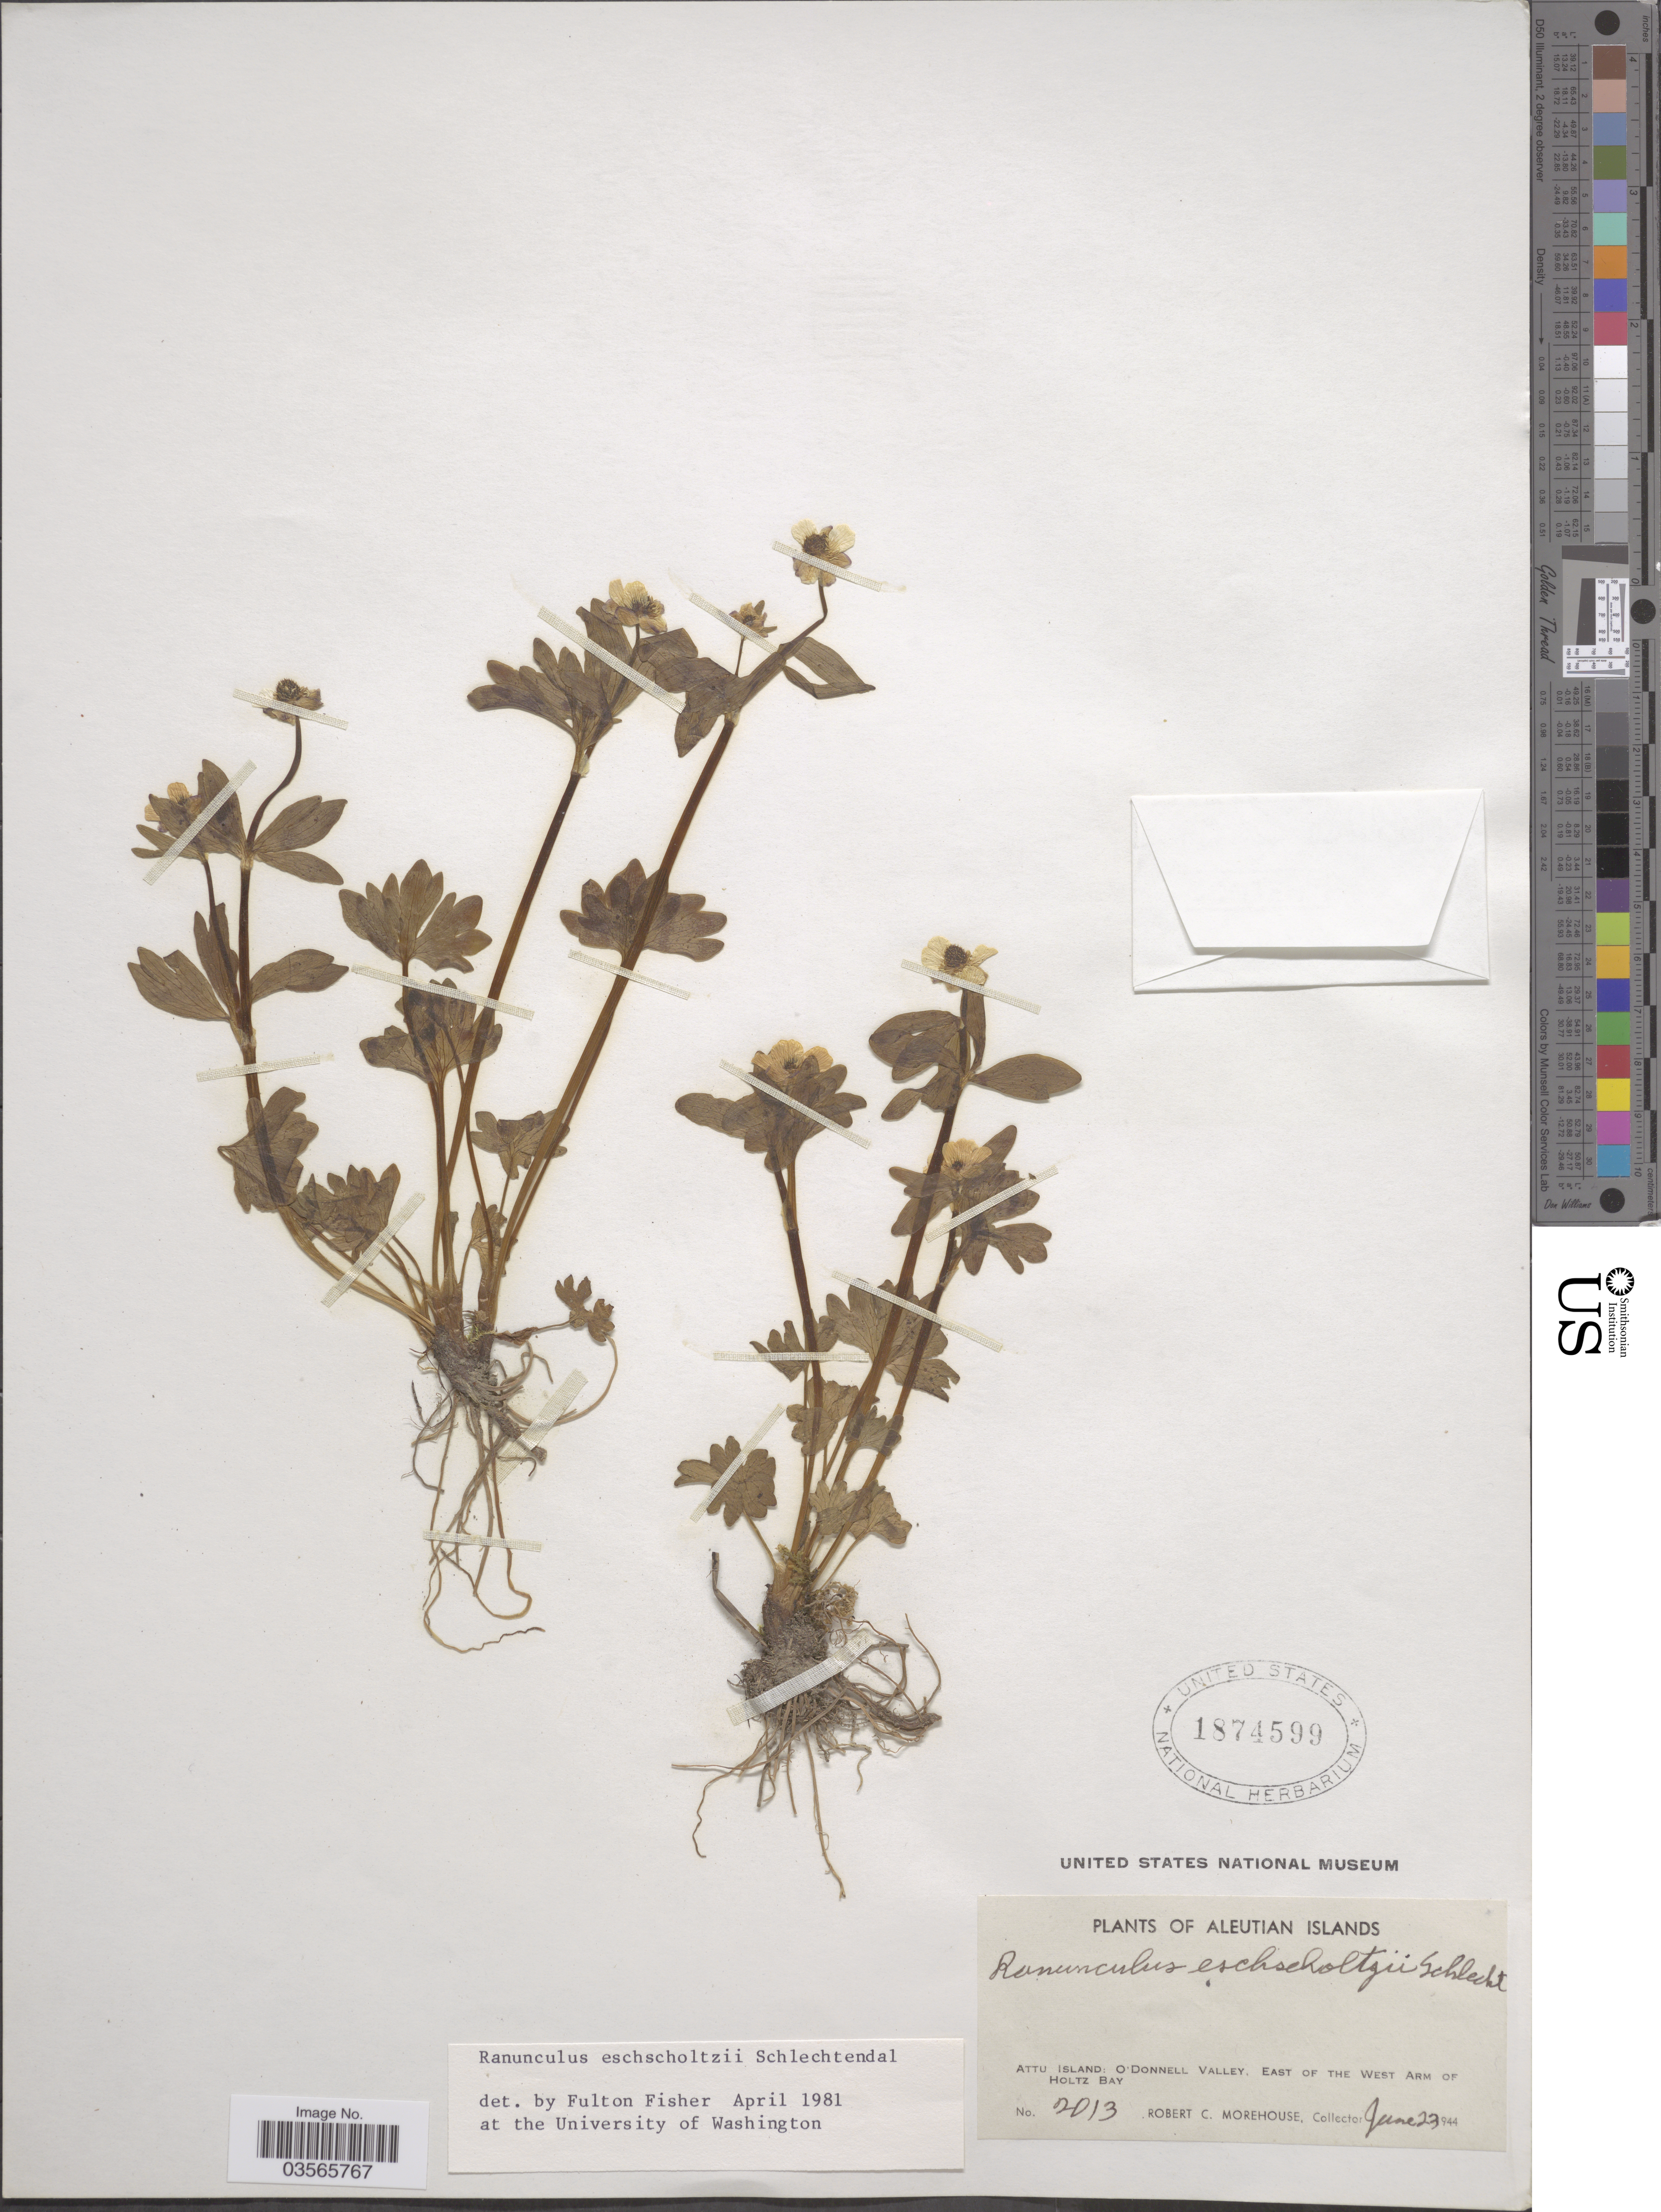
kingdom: Plantae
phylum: Tracheophyta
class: Magnoliopsida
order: Ranunculales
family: Ranunculaceae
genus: Ranunculus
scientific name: Ranunculus eschscholtzii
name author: Schltdl.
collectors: R. Morehouse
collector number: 2013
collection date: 1944-06-23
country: United States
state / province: Alaska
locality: Aleutian Islands. Attu Island: O'Donnell Valley, East of The West Arm of Holtz Bay.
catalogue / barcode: US 1874599